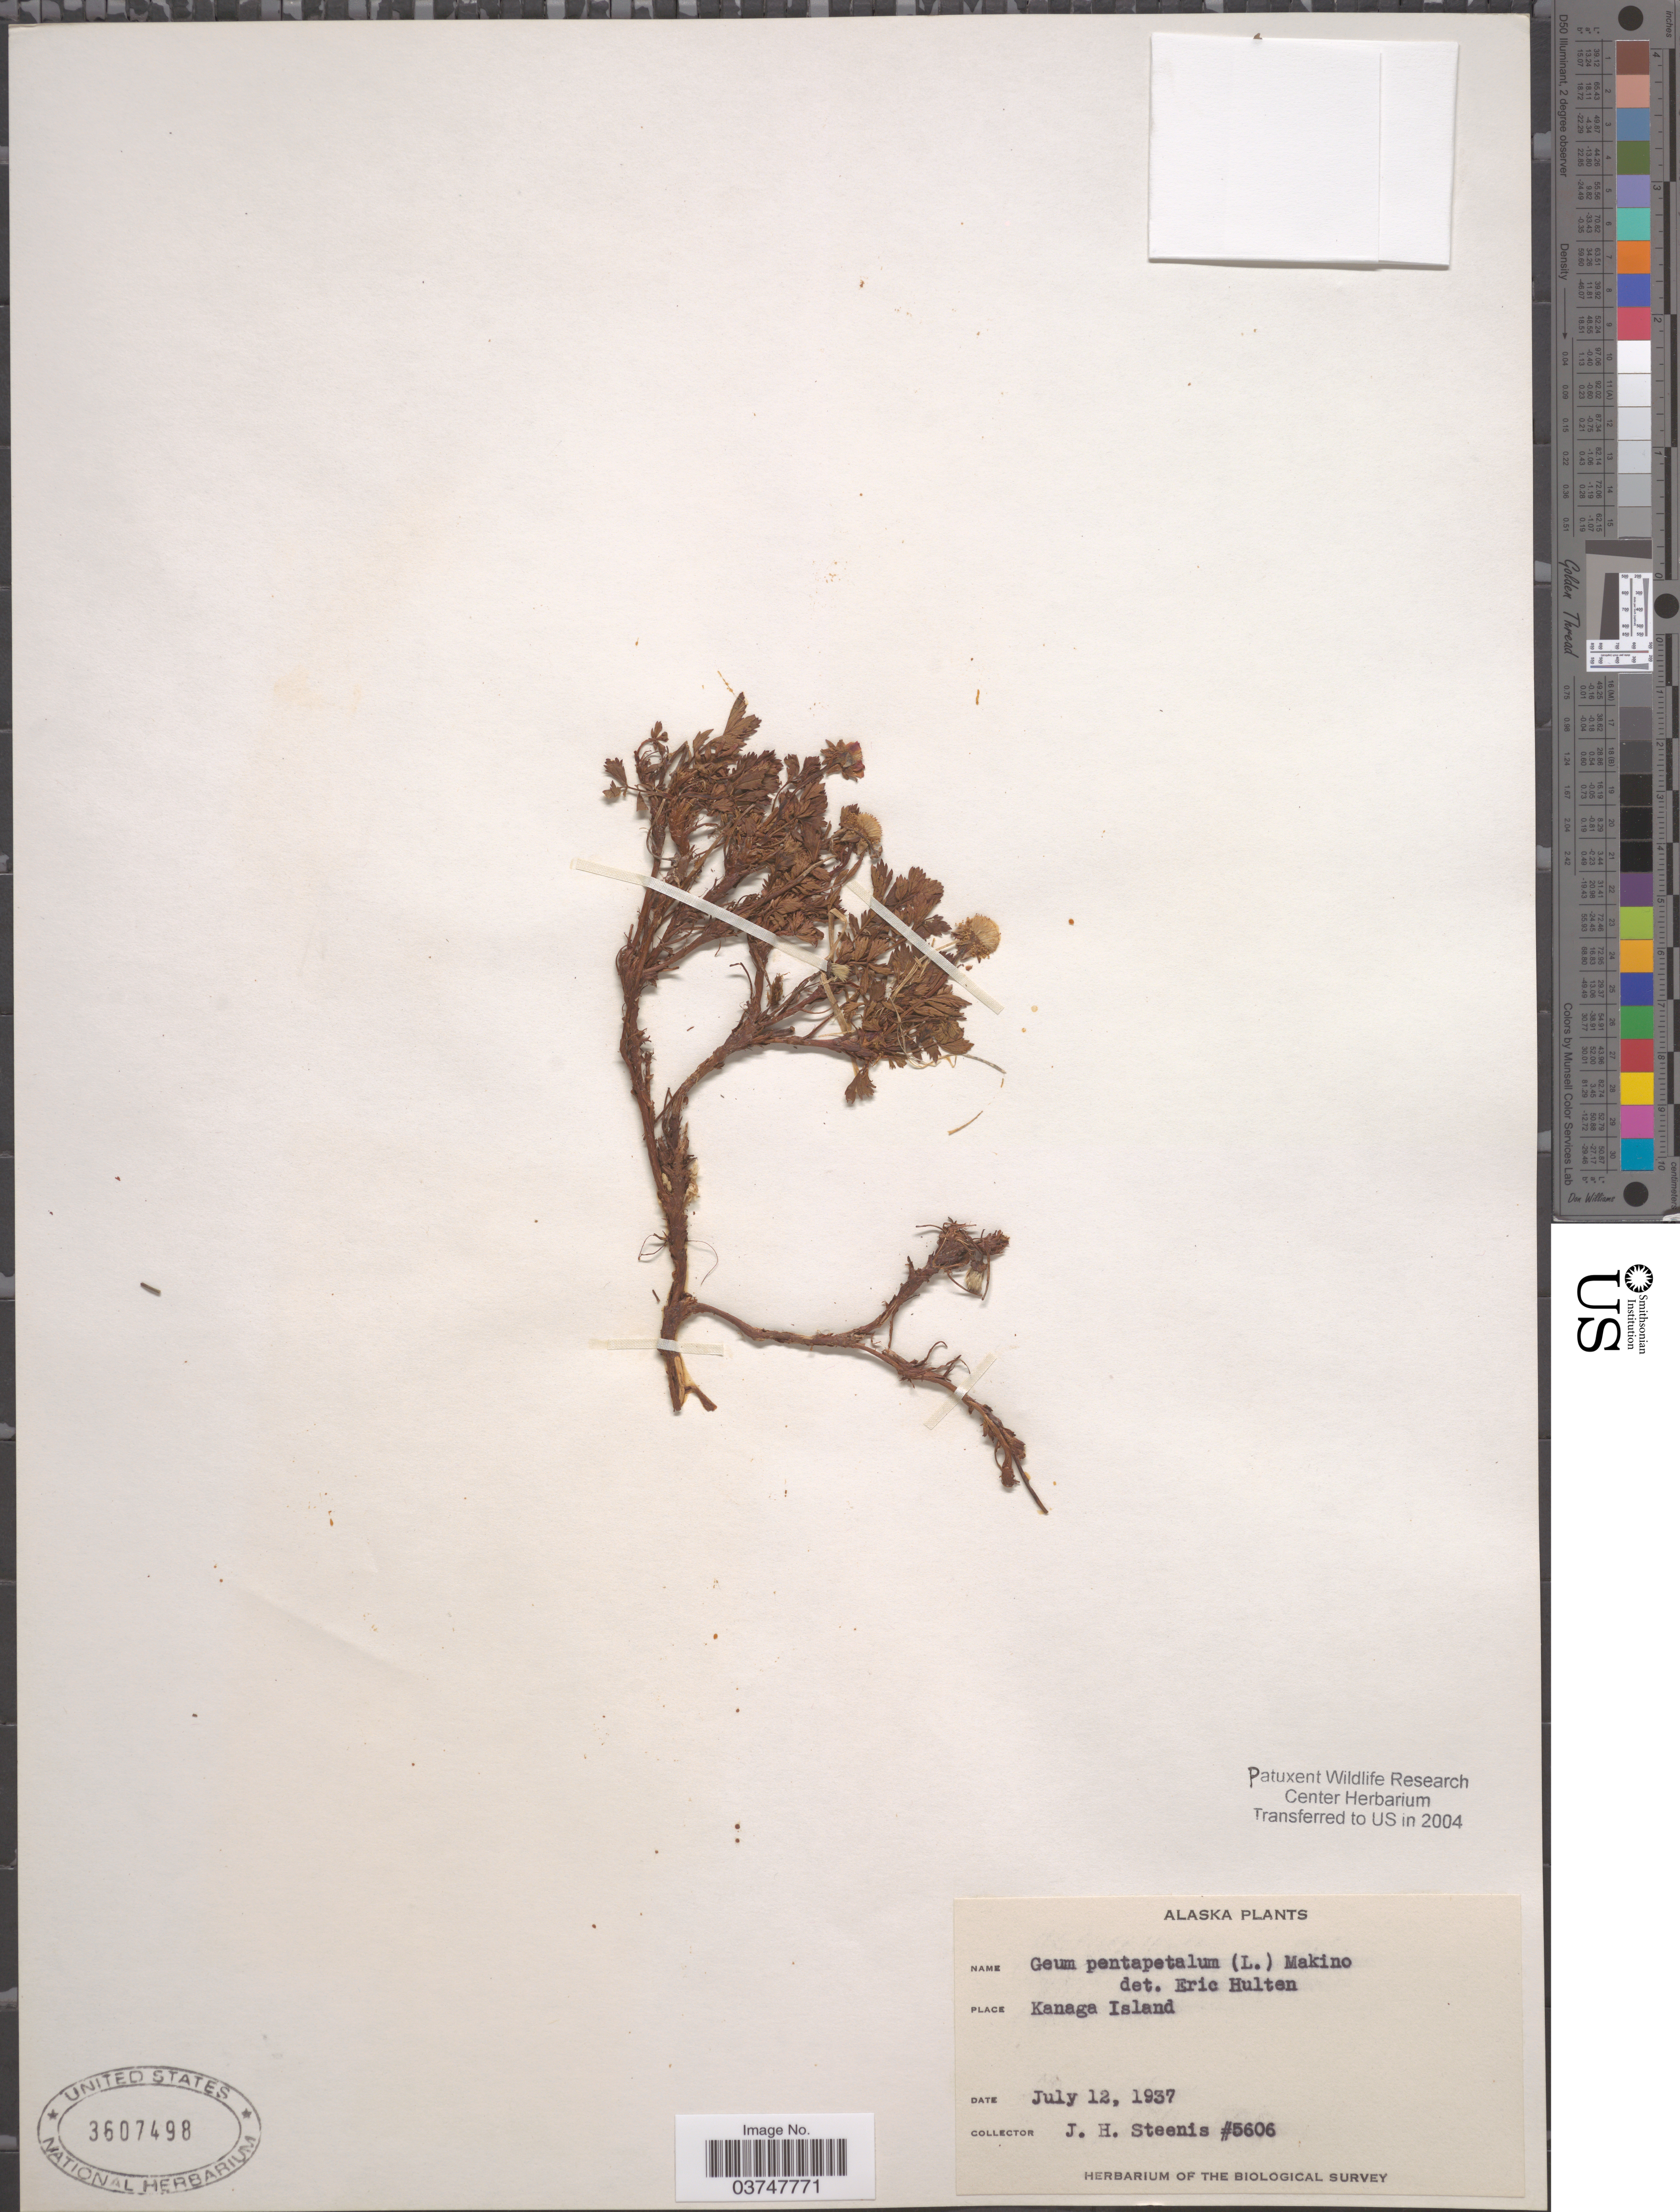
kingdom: Plantae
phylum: Tracheophyta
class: Magnoliopsida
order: Rosales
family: Rosaceae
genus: Geum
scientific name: Geum pentapetalum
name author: (L.) Makino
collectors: J. H. Steenis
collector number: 5606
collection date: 1937-07-12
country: United States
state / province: Alaska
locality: Kanaga Island.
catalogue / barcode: US 3607498